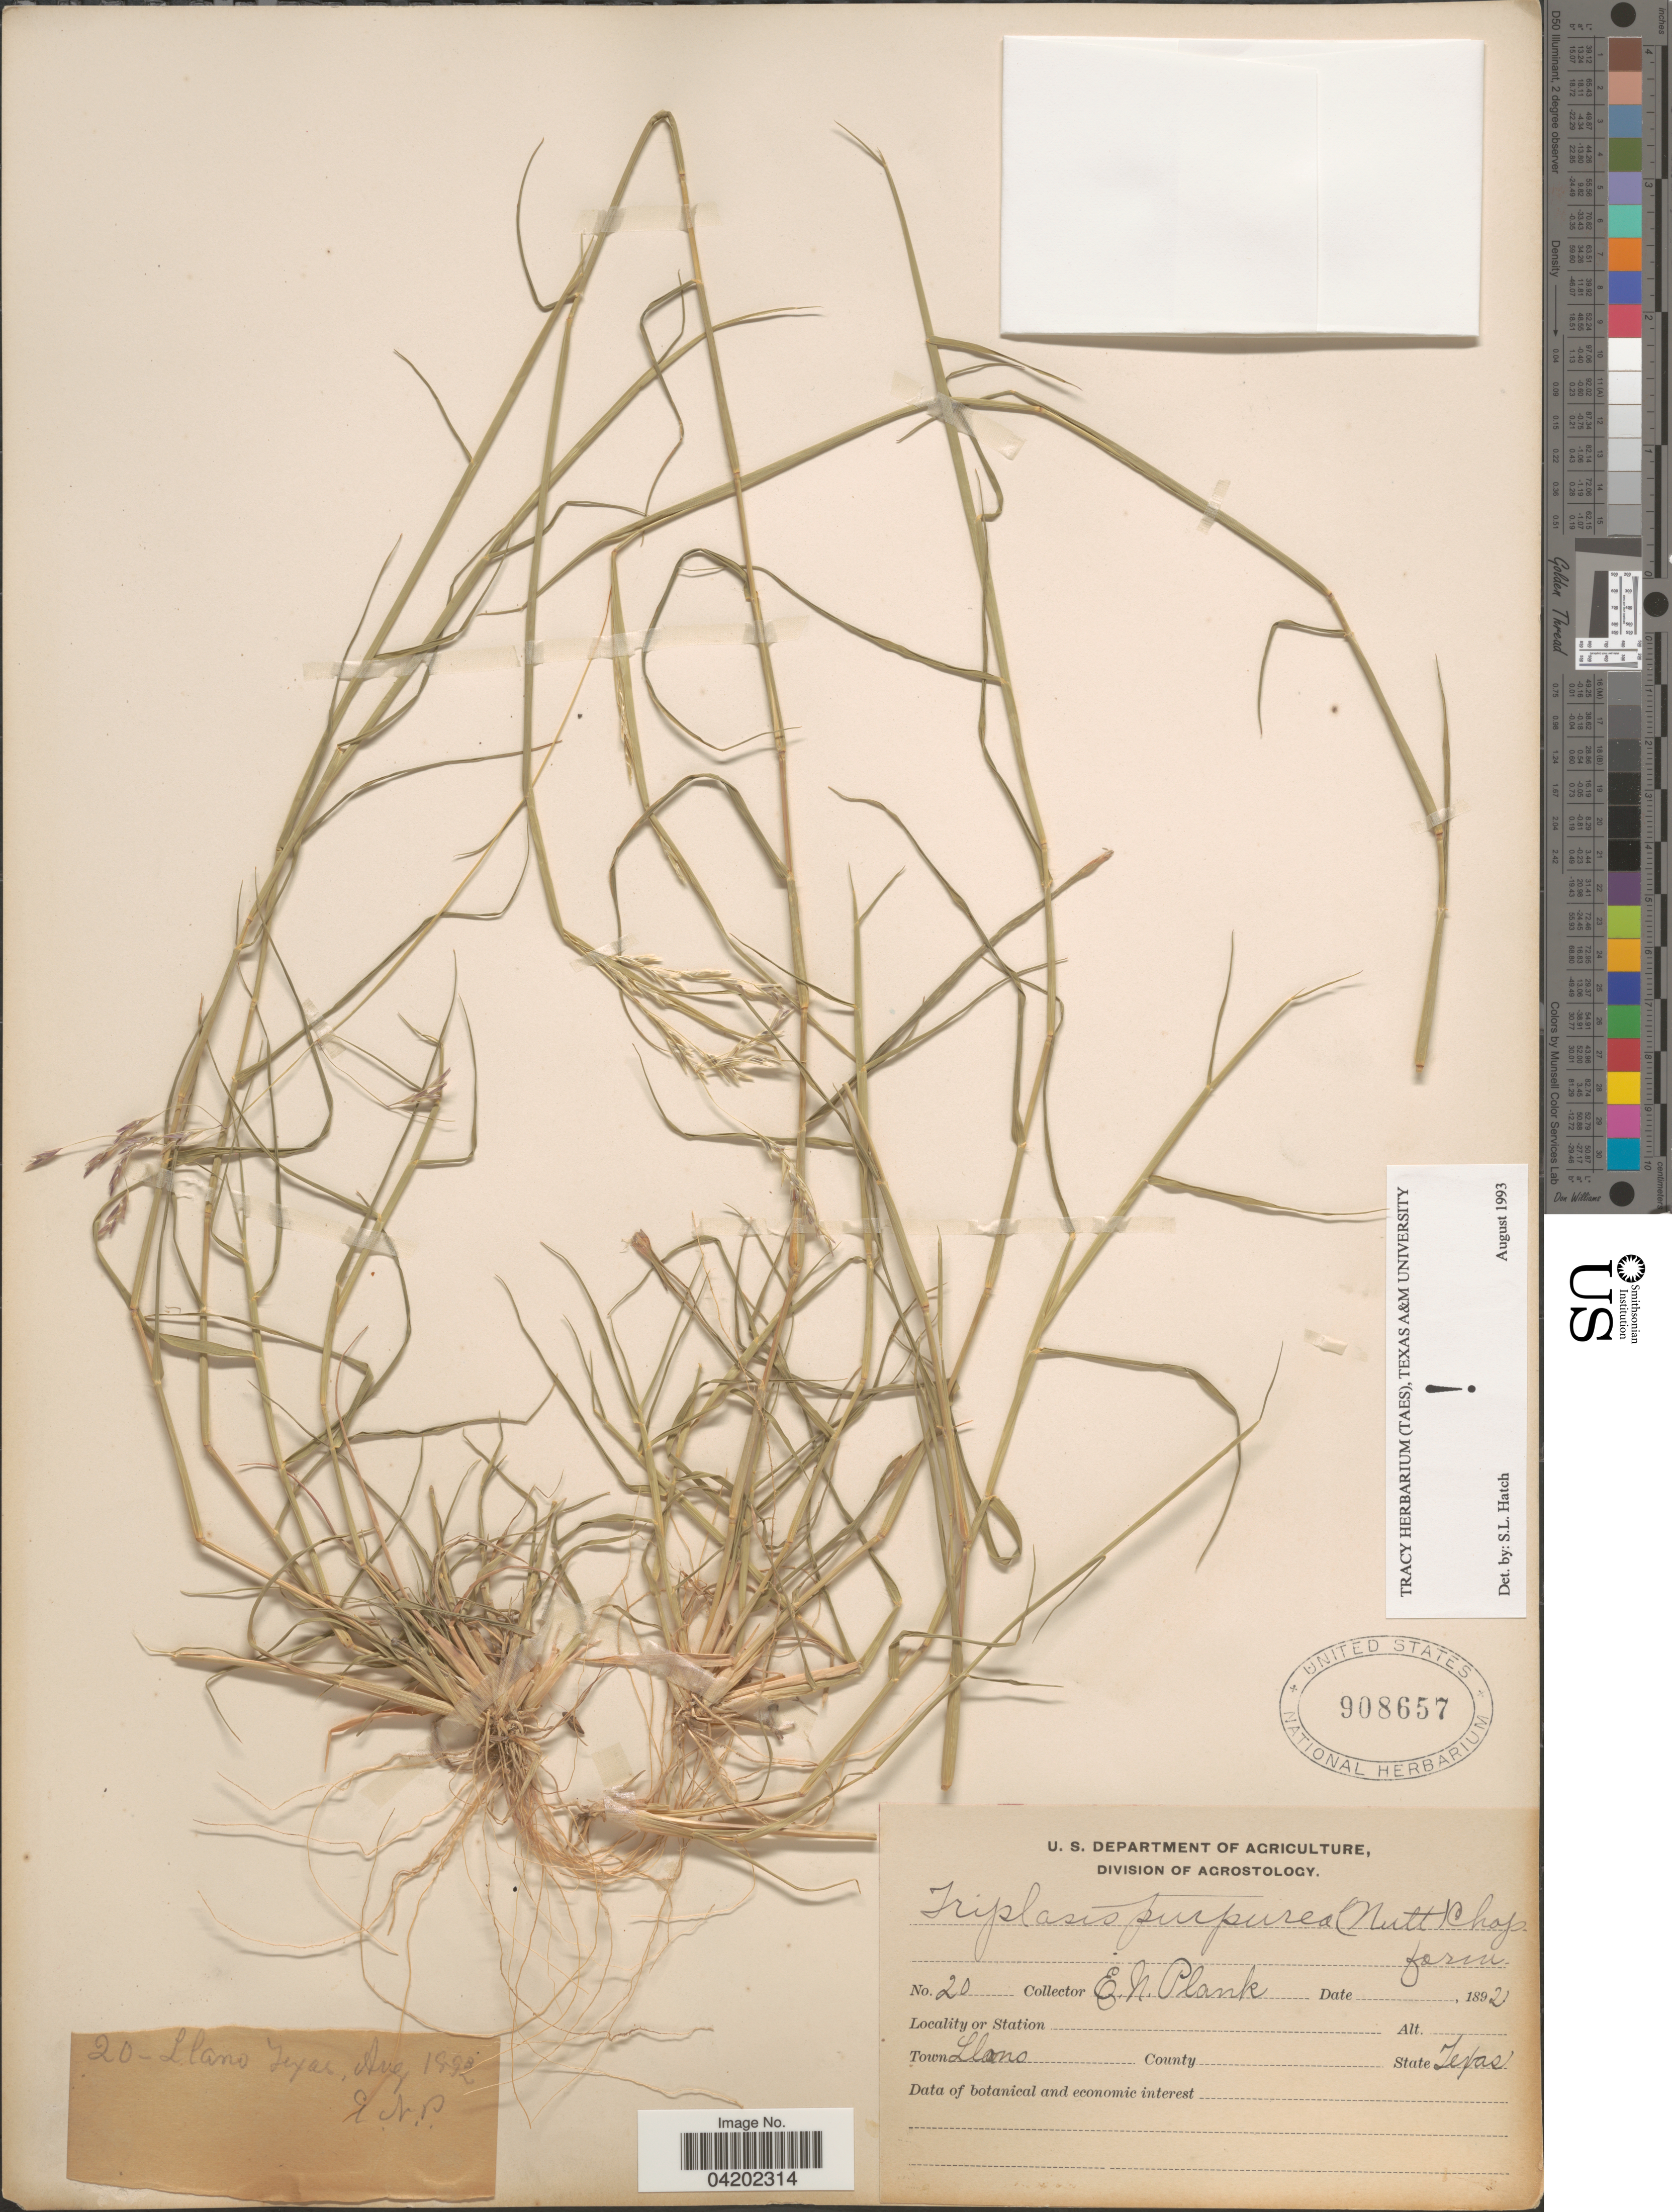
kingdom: Plantae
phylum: Tracheophyta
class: Liliopsida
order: Poales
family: Poaceae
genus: Triplasis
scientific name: Triplasis purpurea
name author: (Walter) Chapm.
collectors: E. Plank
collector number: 20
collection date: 1892-08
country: United States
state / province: Texas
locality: Town Llano.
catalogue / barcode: US 908657